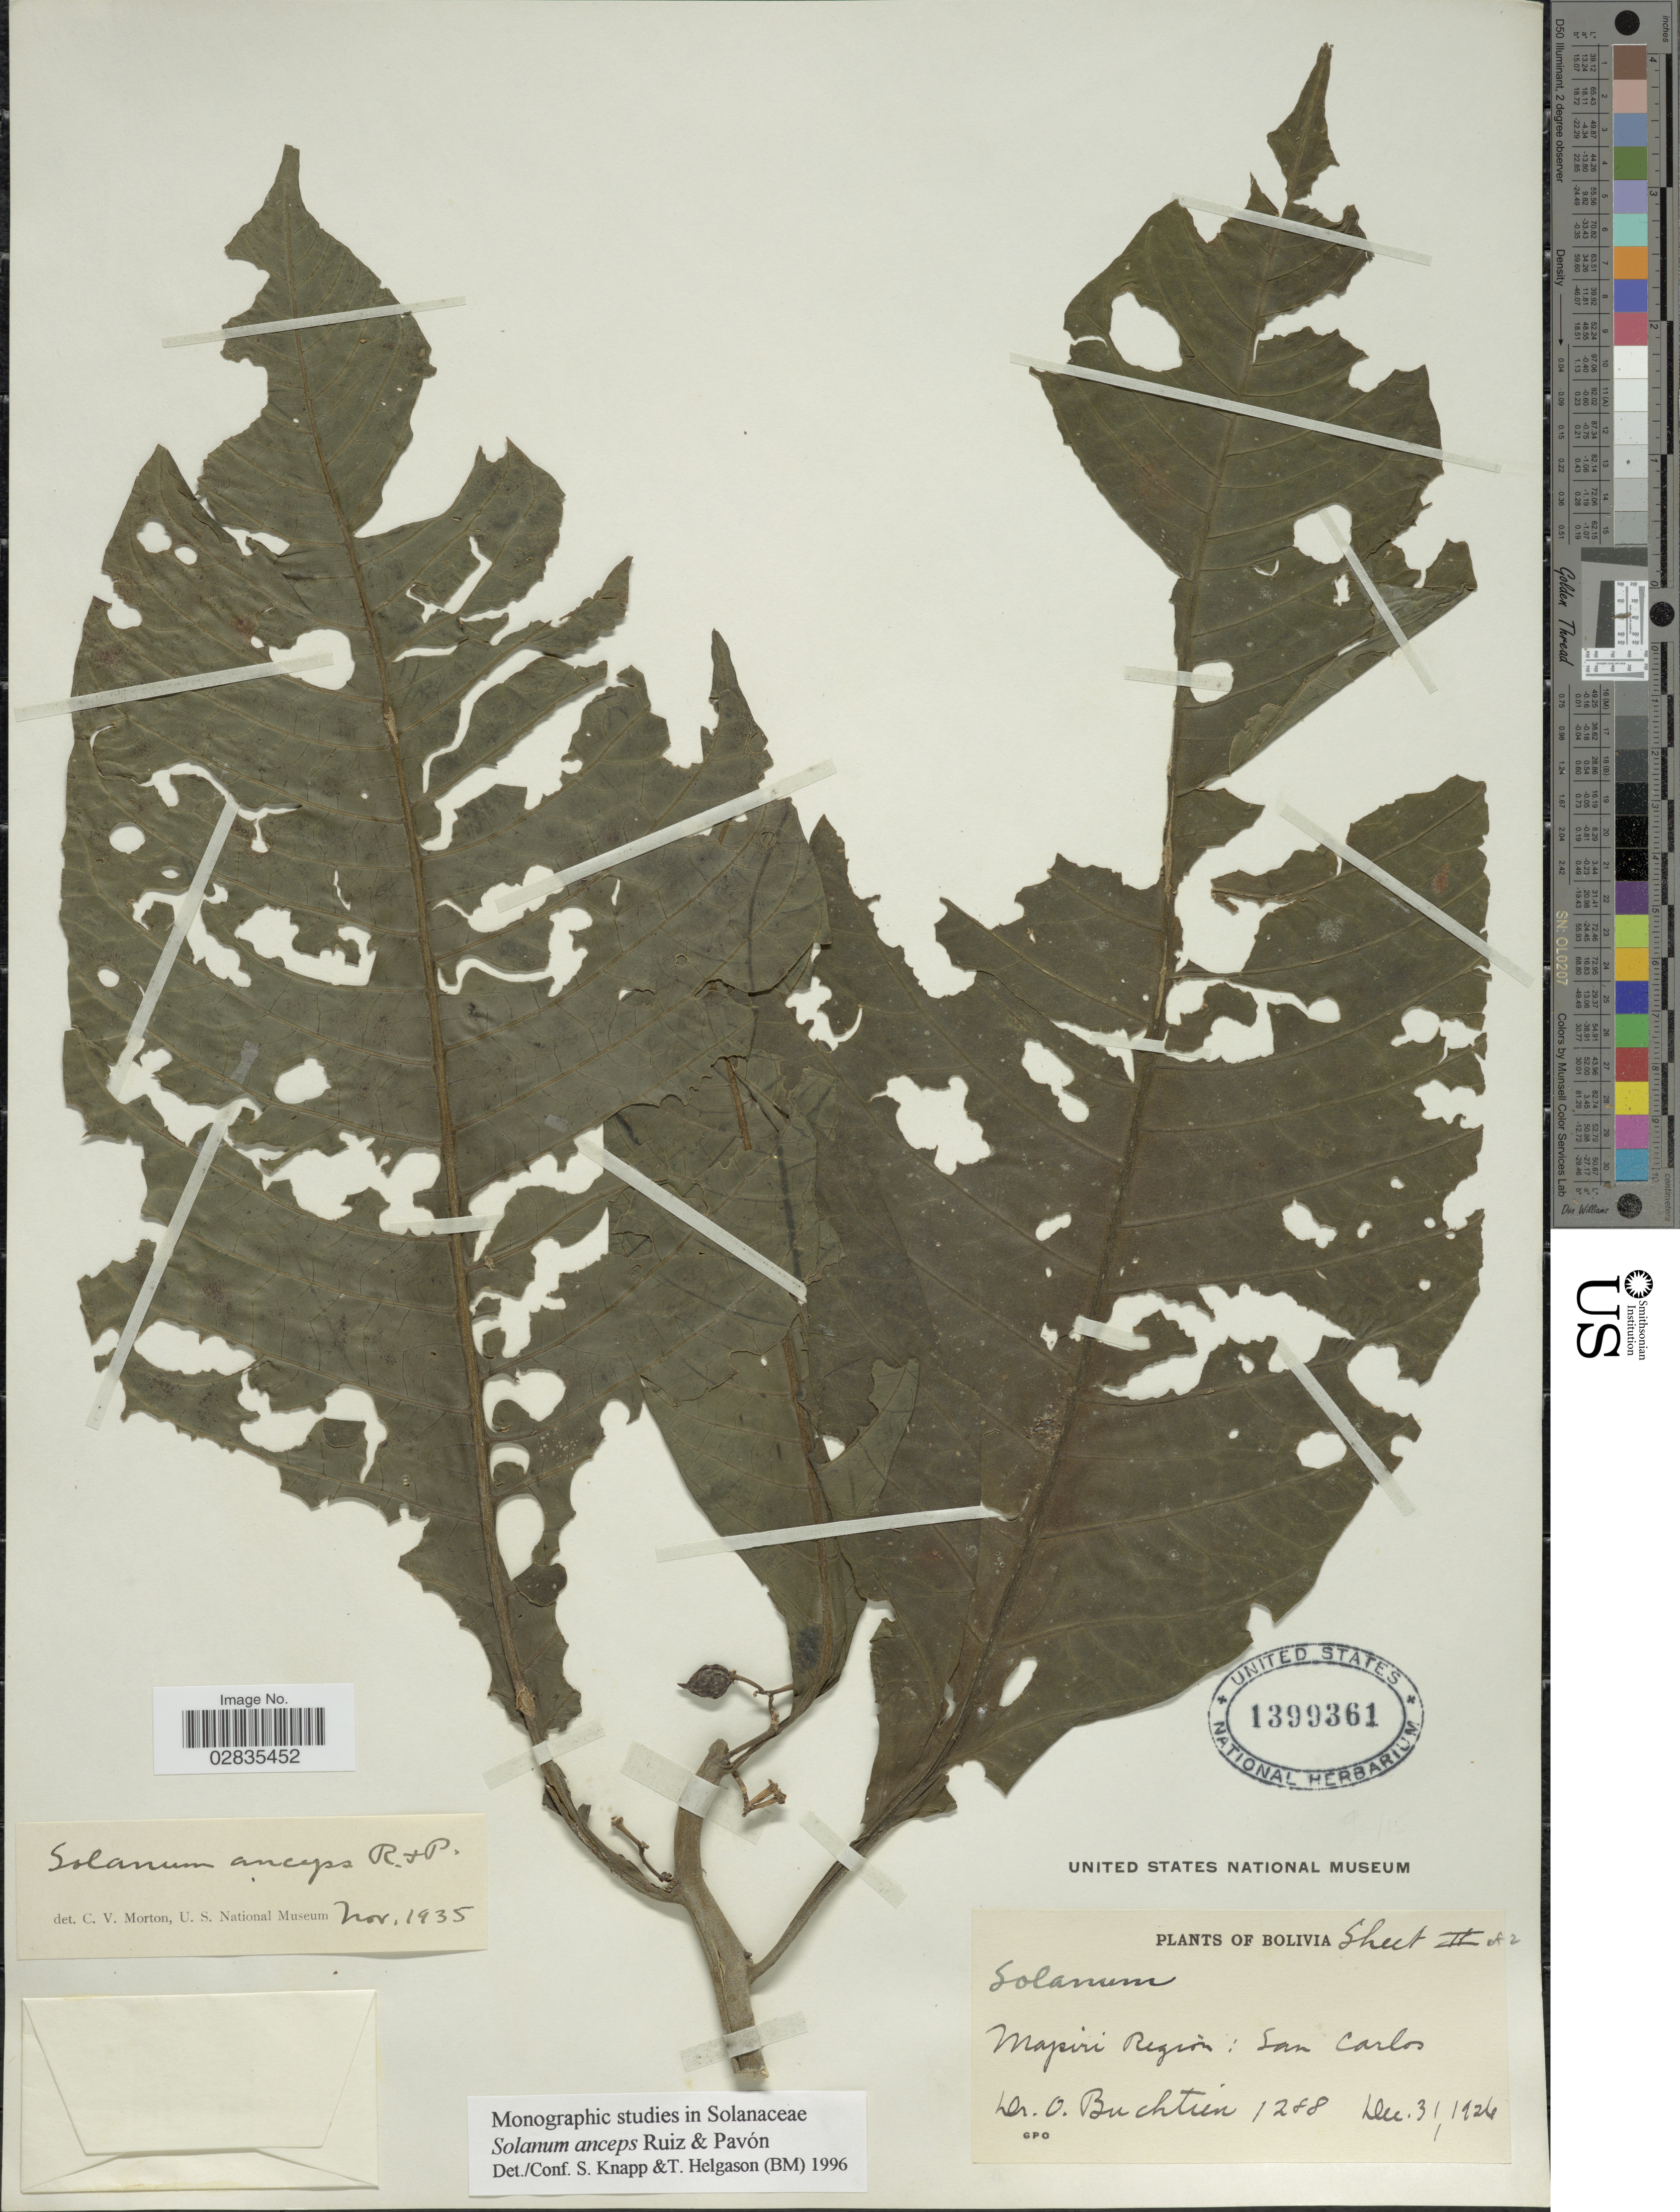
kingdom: Plantae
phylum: Tracheophyta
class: Magnoliopsida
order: Solanales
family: Solanaceae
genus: Solanum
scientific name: Solanum anceps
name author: Ruiz & Pav.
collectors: O. Buchtien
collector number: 1288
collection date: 1926-12-31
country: Bolivia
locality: Mapiri Región: San Carlos.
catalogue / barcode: US 1399361